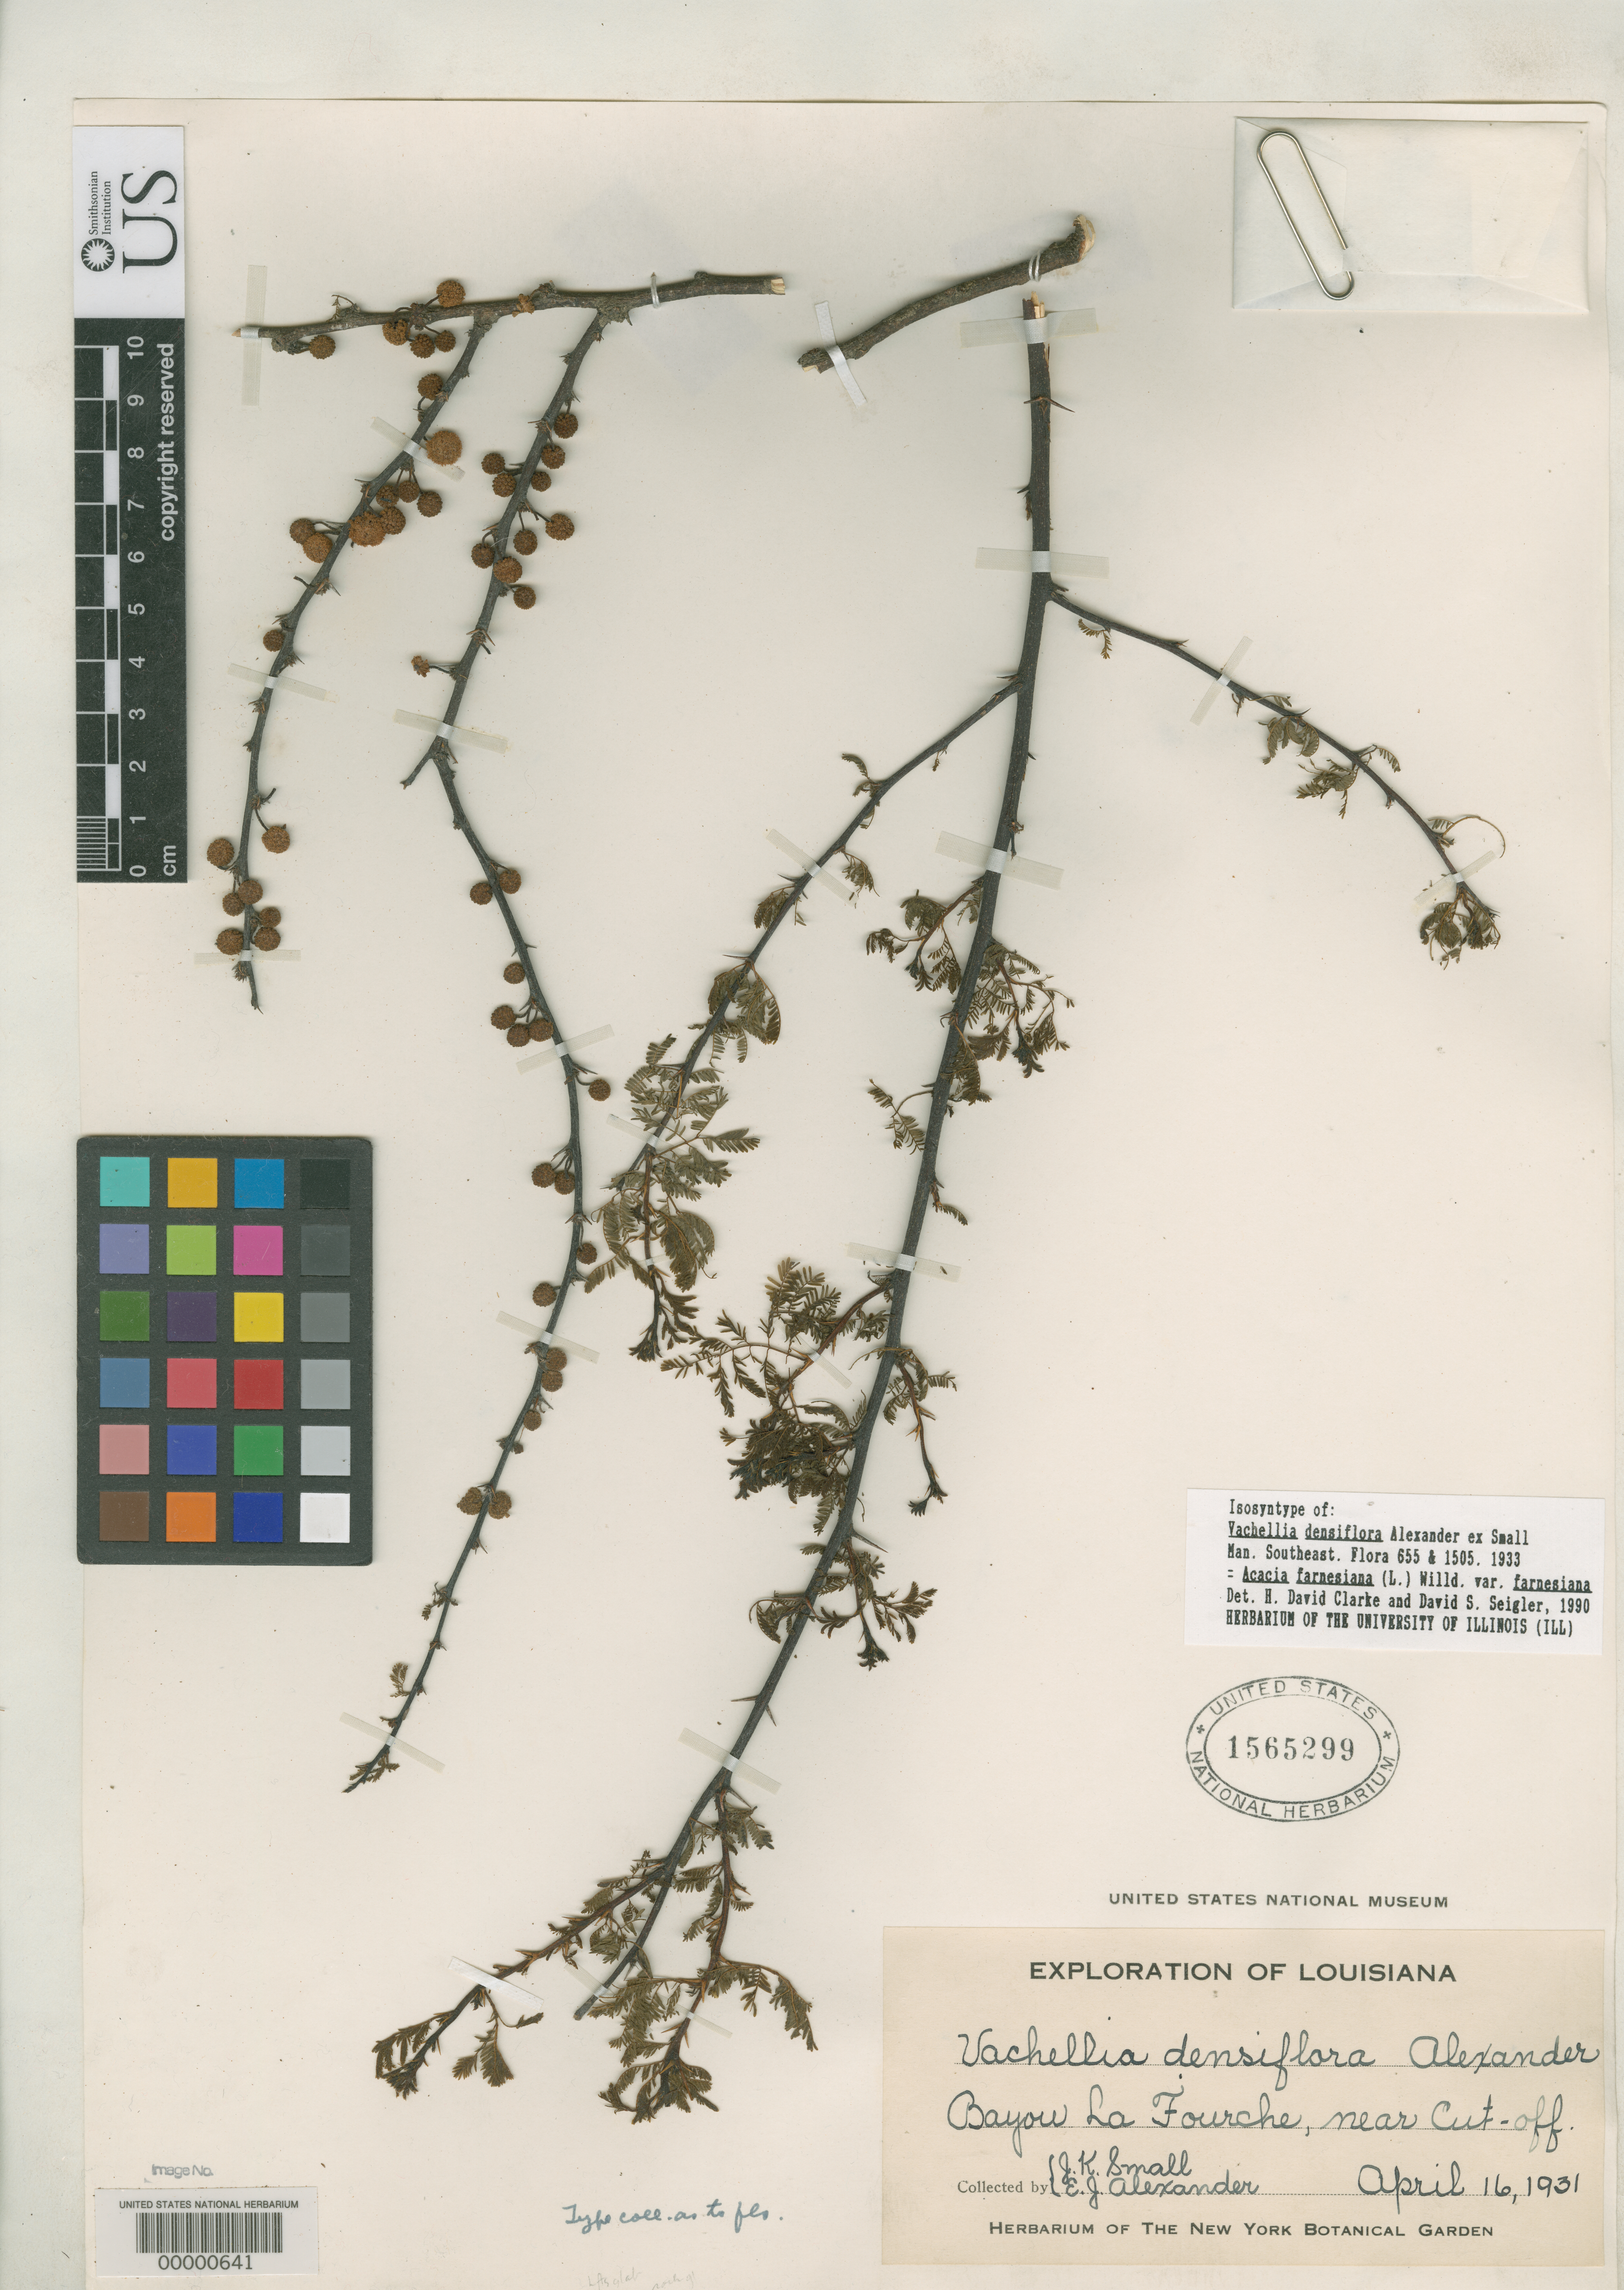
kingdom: Plantae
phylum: Tracheophyta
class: Magnoliopsida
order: Fabales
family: Fabaceae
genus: Vachellia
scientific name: Vachellia densiflora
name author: Alexander in Small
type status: Isosyntype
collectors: J. K. Small & E. J. Alexander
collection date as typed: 16 Apr 1931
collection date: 1931-04-16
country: United States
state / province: Louisiana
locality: Along Bayou La Fourche near cut-off.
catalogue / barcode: US 1565299